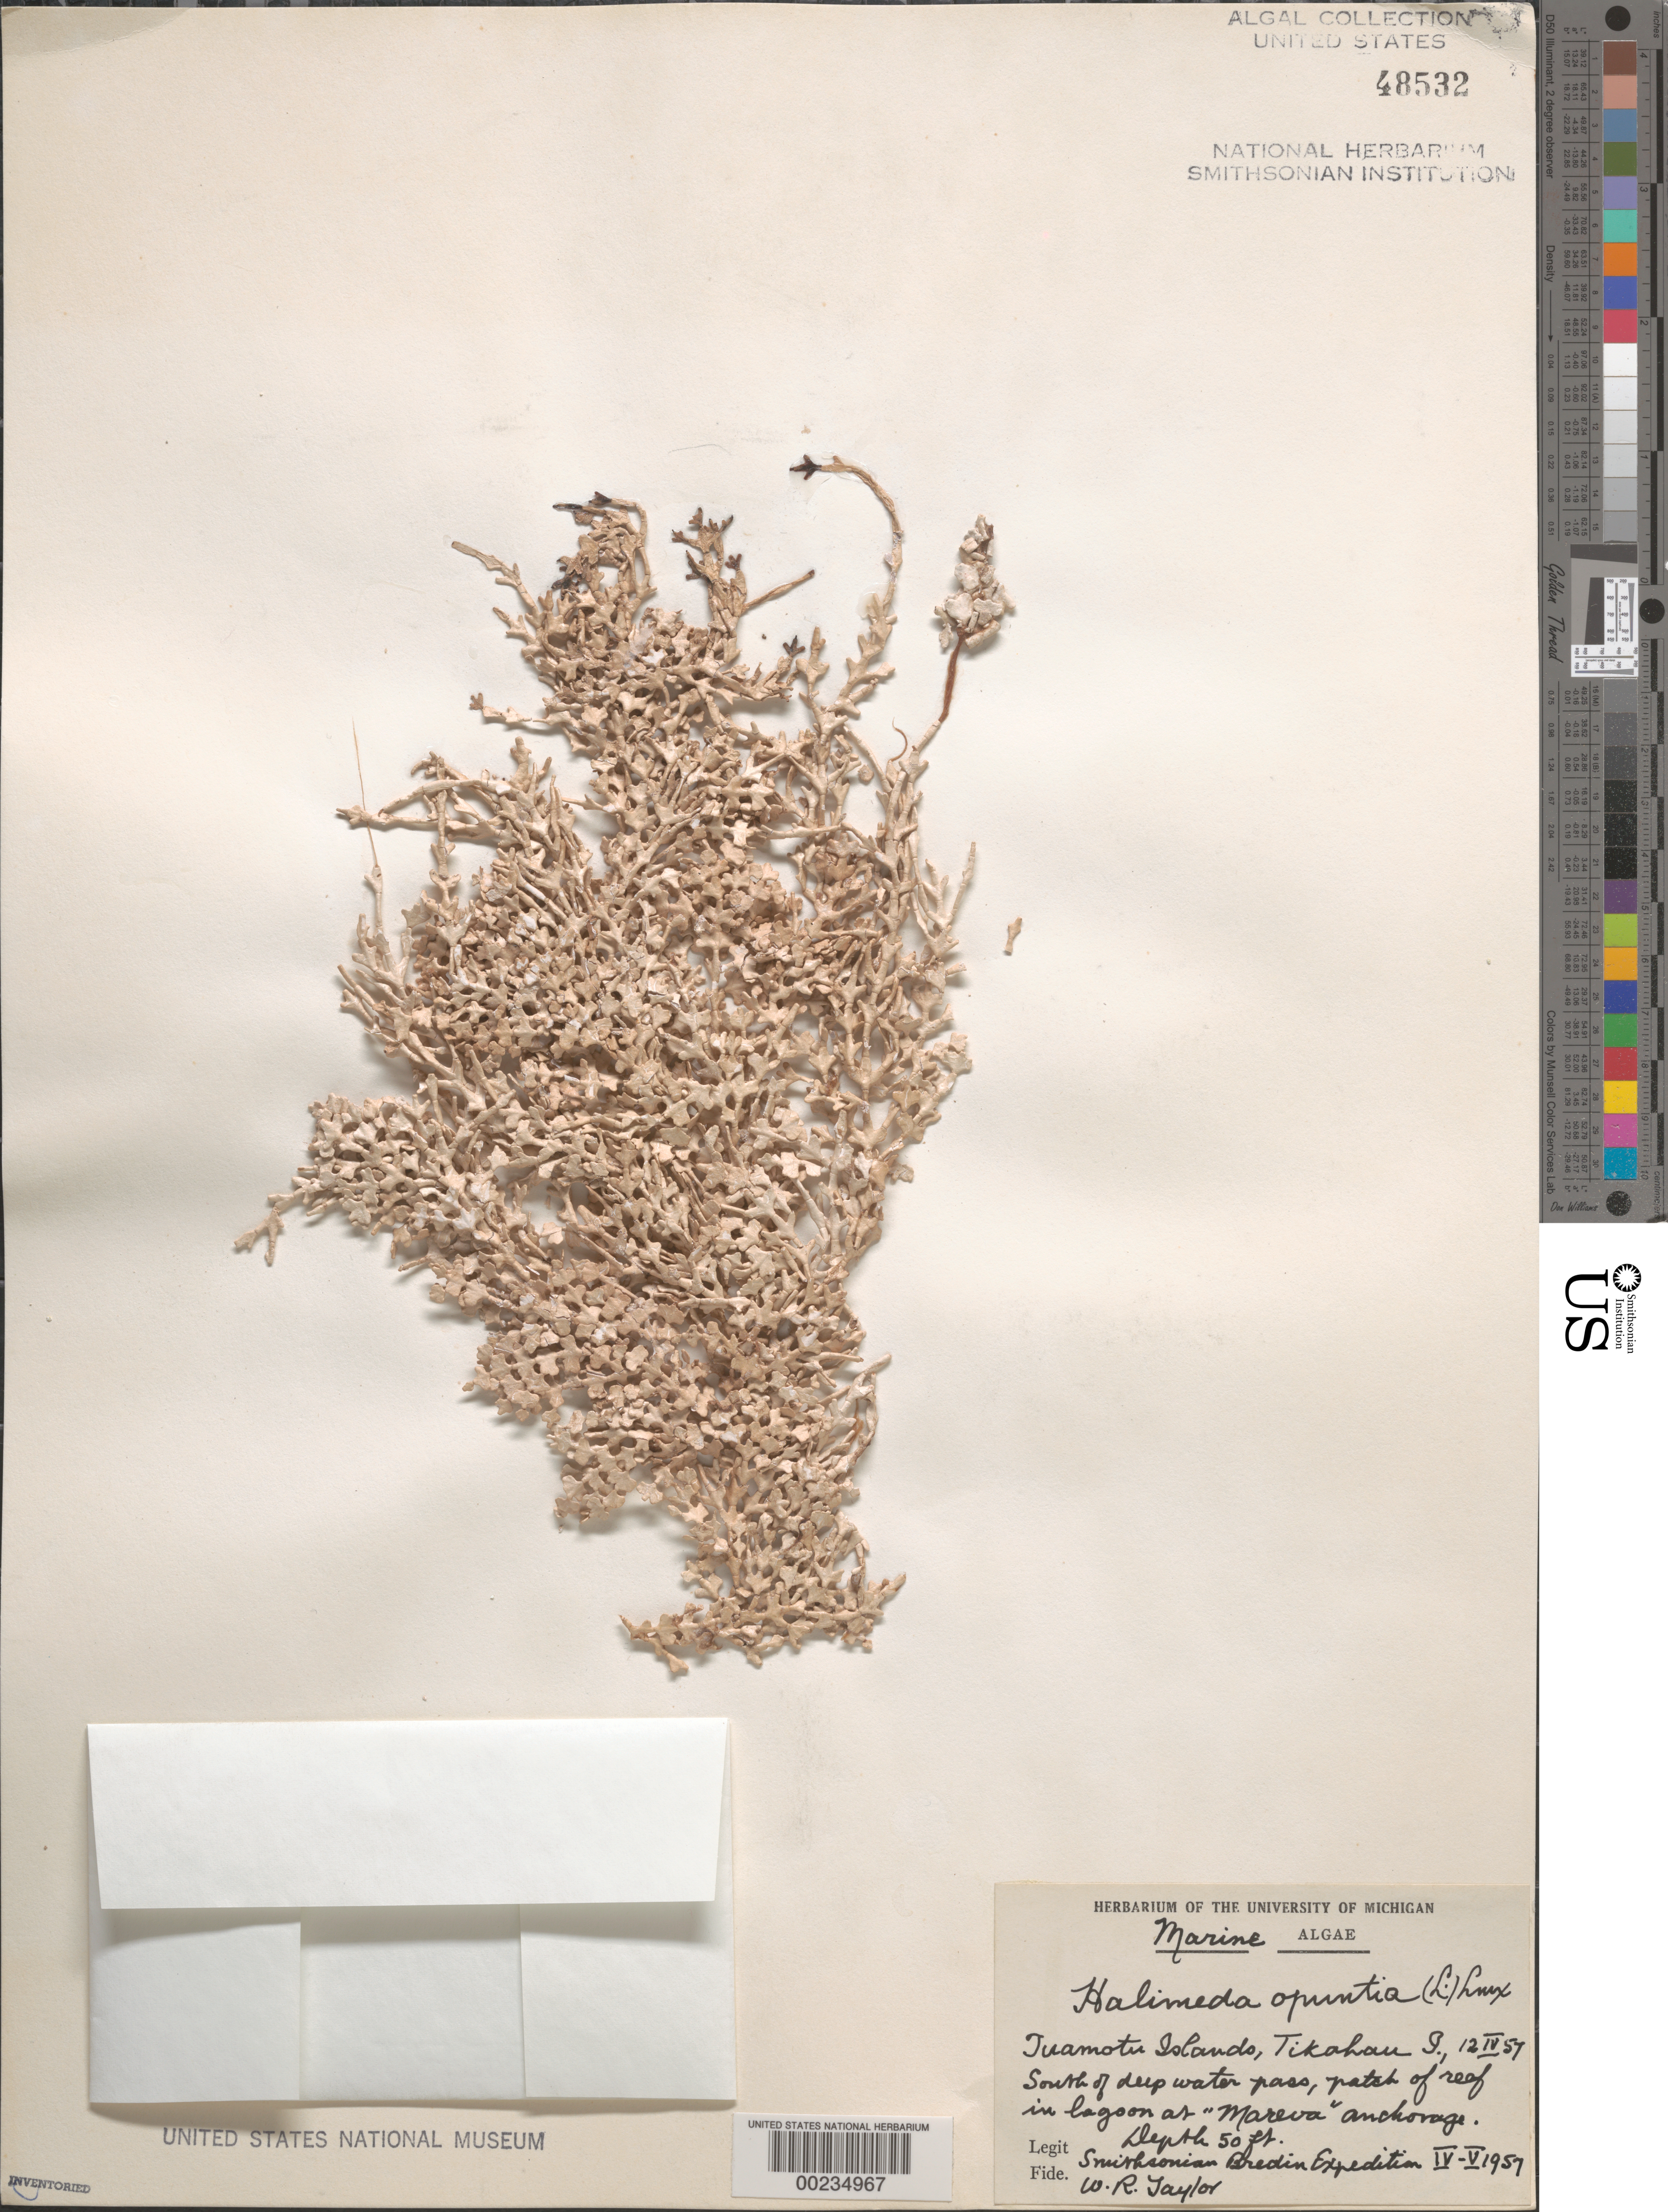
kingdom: Plantae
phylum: Chlorophyta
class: Ulvophyceae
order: Bryopsidales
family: Halimedaceae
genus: Halimeda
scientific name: Halimeda opuntia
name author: (L.) J.V.Lamouroux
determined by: Taylor, William R.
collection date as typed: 12 Apr 1957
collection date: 1957-04-12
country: French Polynesia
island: Tikehau Atoll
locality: Mareva anchorage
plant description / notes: Smithsonian-Bredin Expedition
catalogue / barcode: US 48532